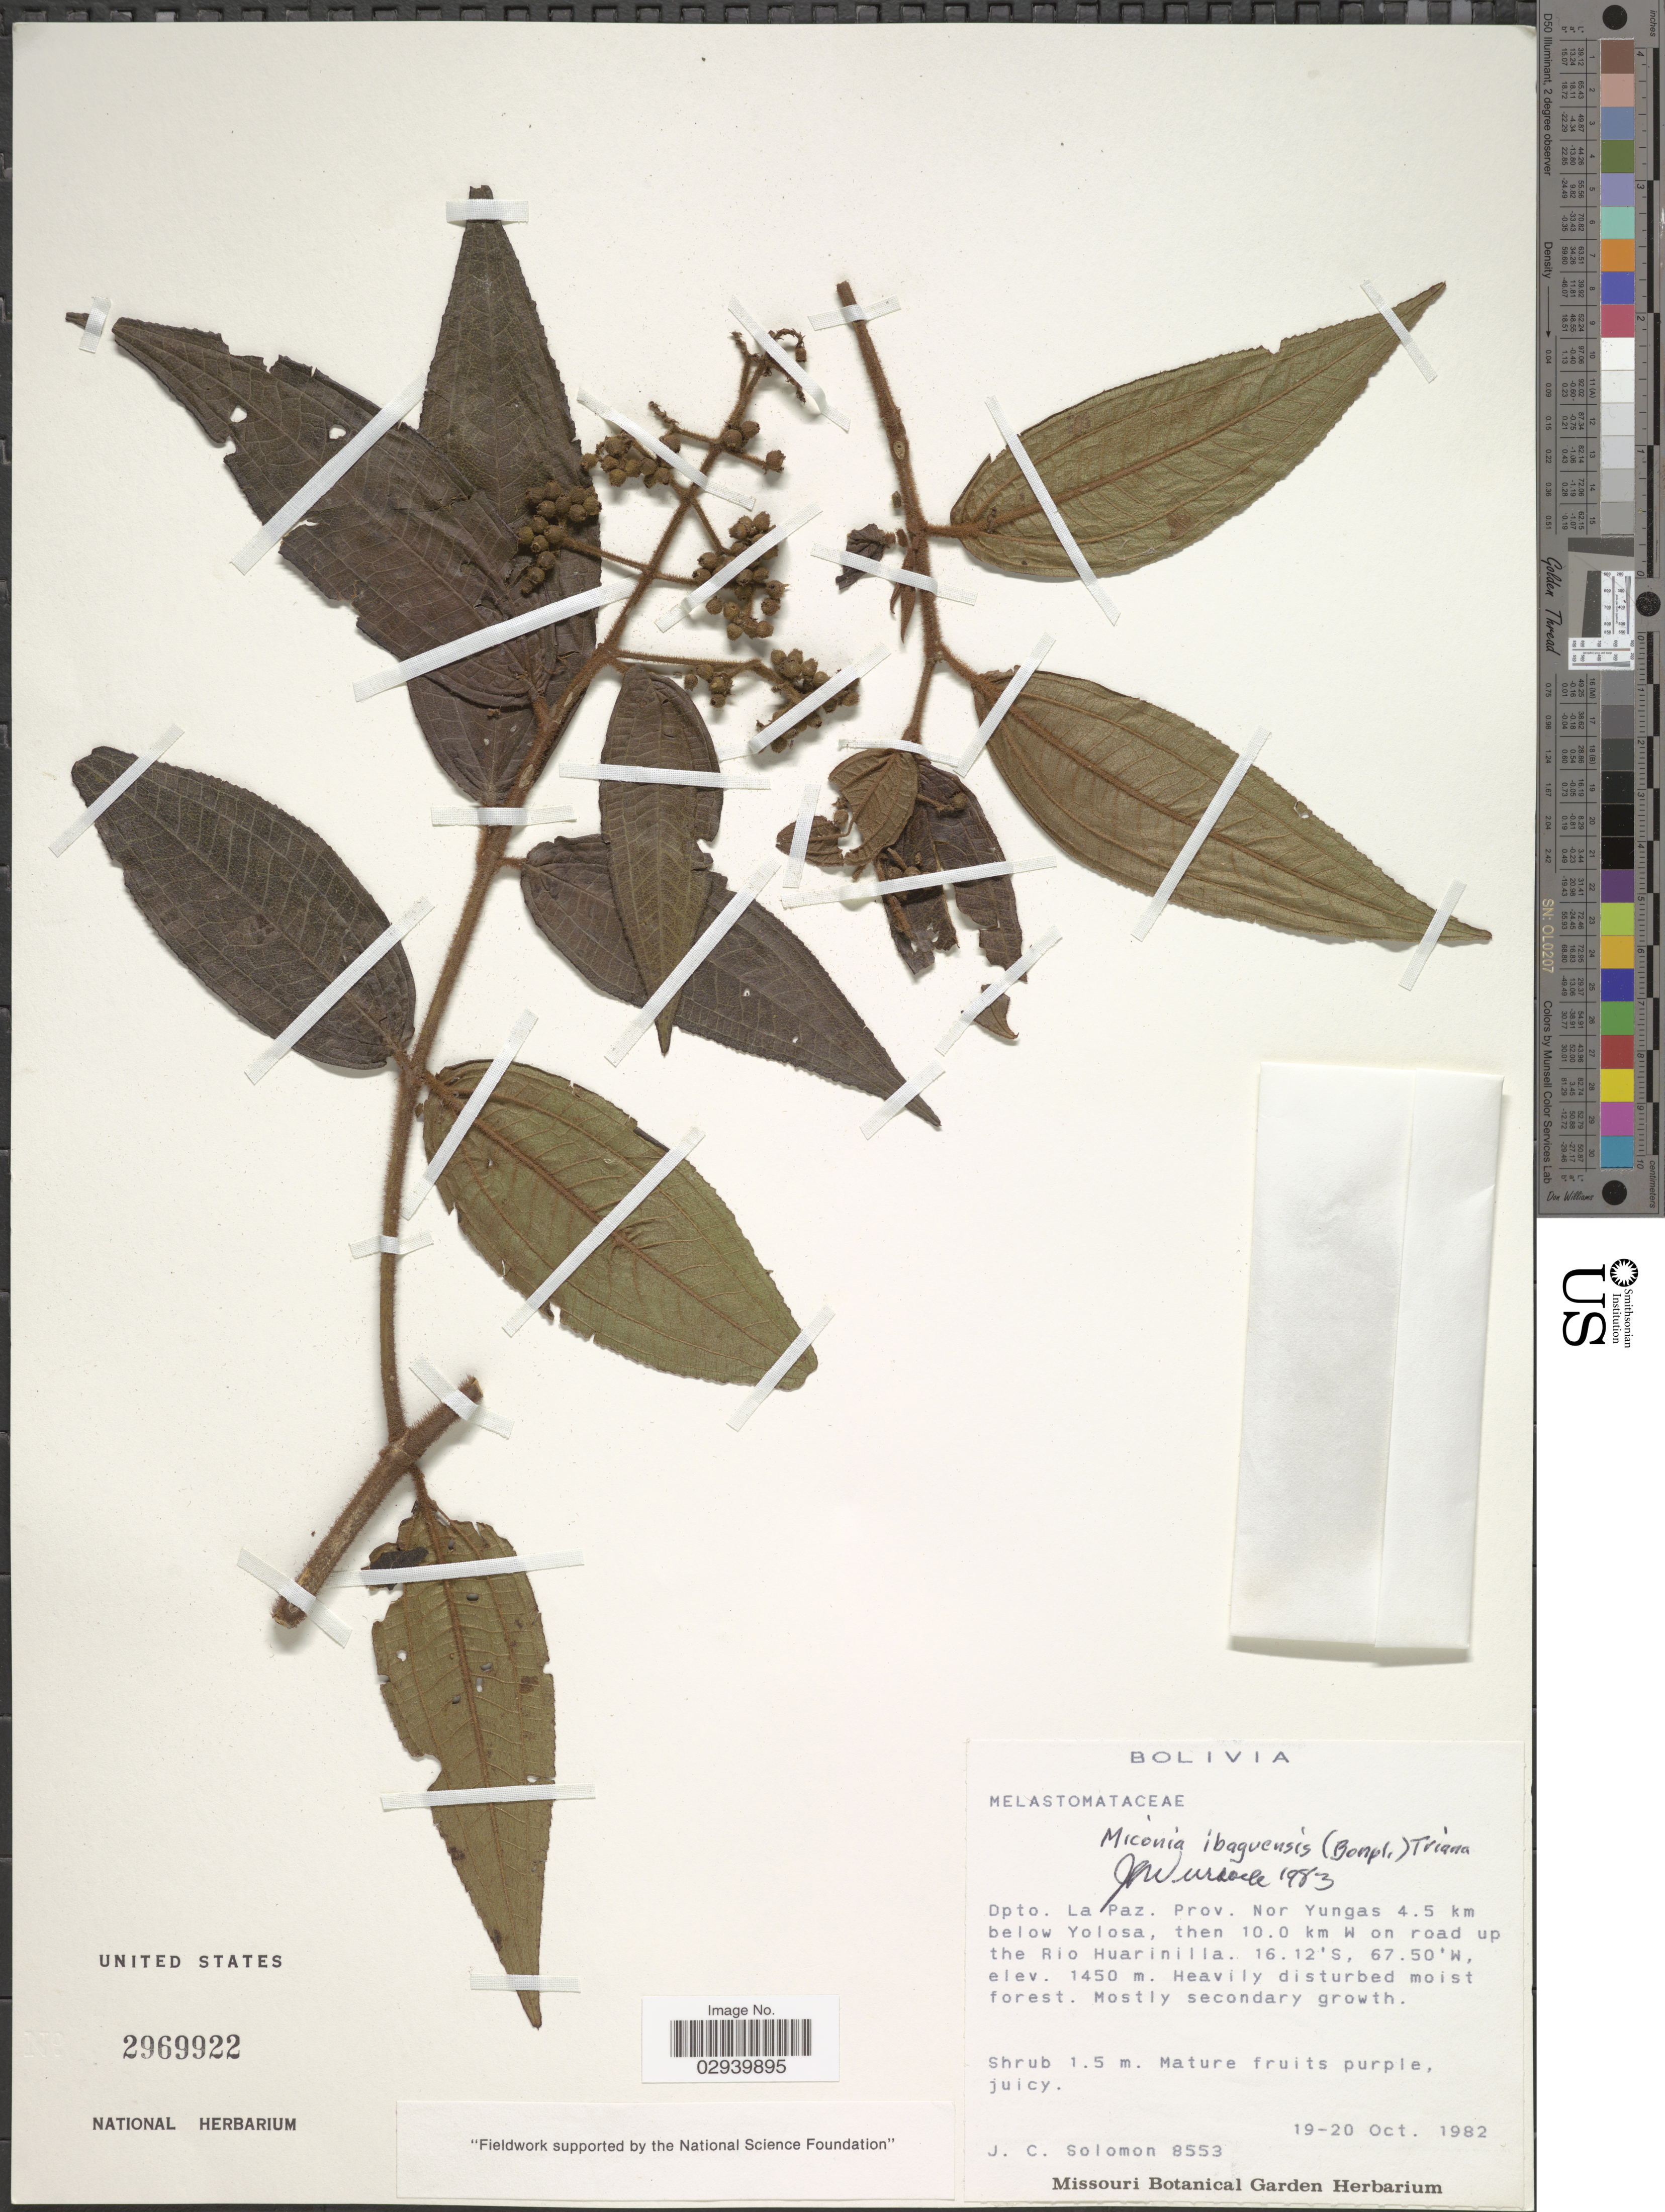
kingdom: Plantae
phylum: Tracheophyta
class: Magnoliopsida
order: Myrtales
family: Melastomataceae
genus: Miconia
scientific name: Miconia ibaguensis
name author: (Bonpl.) Triana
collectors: J. C. Solomon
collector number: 8553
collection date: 1982-10-19/1982-10-20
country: Bolivia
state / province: La Paz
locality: Dpto. La Paz. Prov. Nor Yungas 4.5 km below Yolosa, then 10.0 km W on road up the Rio Huarinilla.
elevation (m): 1450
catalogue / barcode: US 2969922